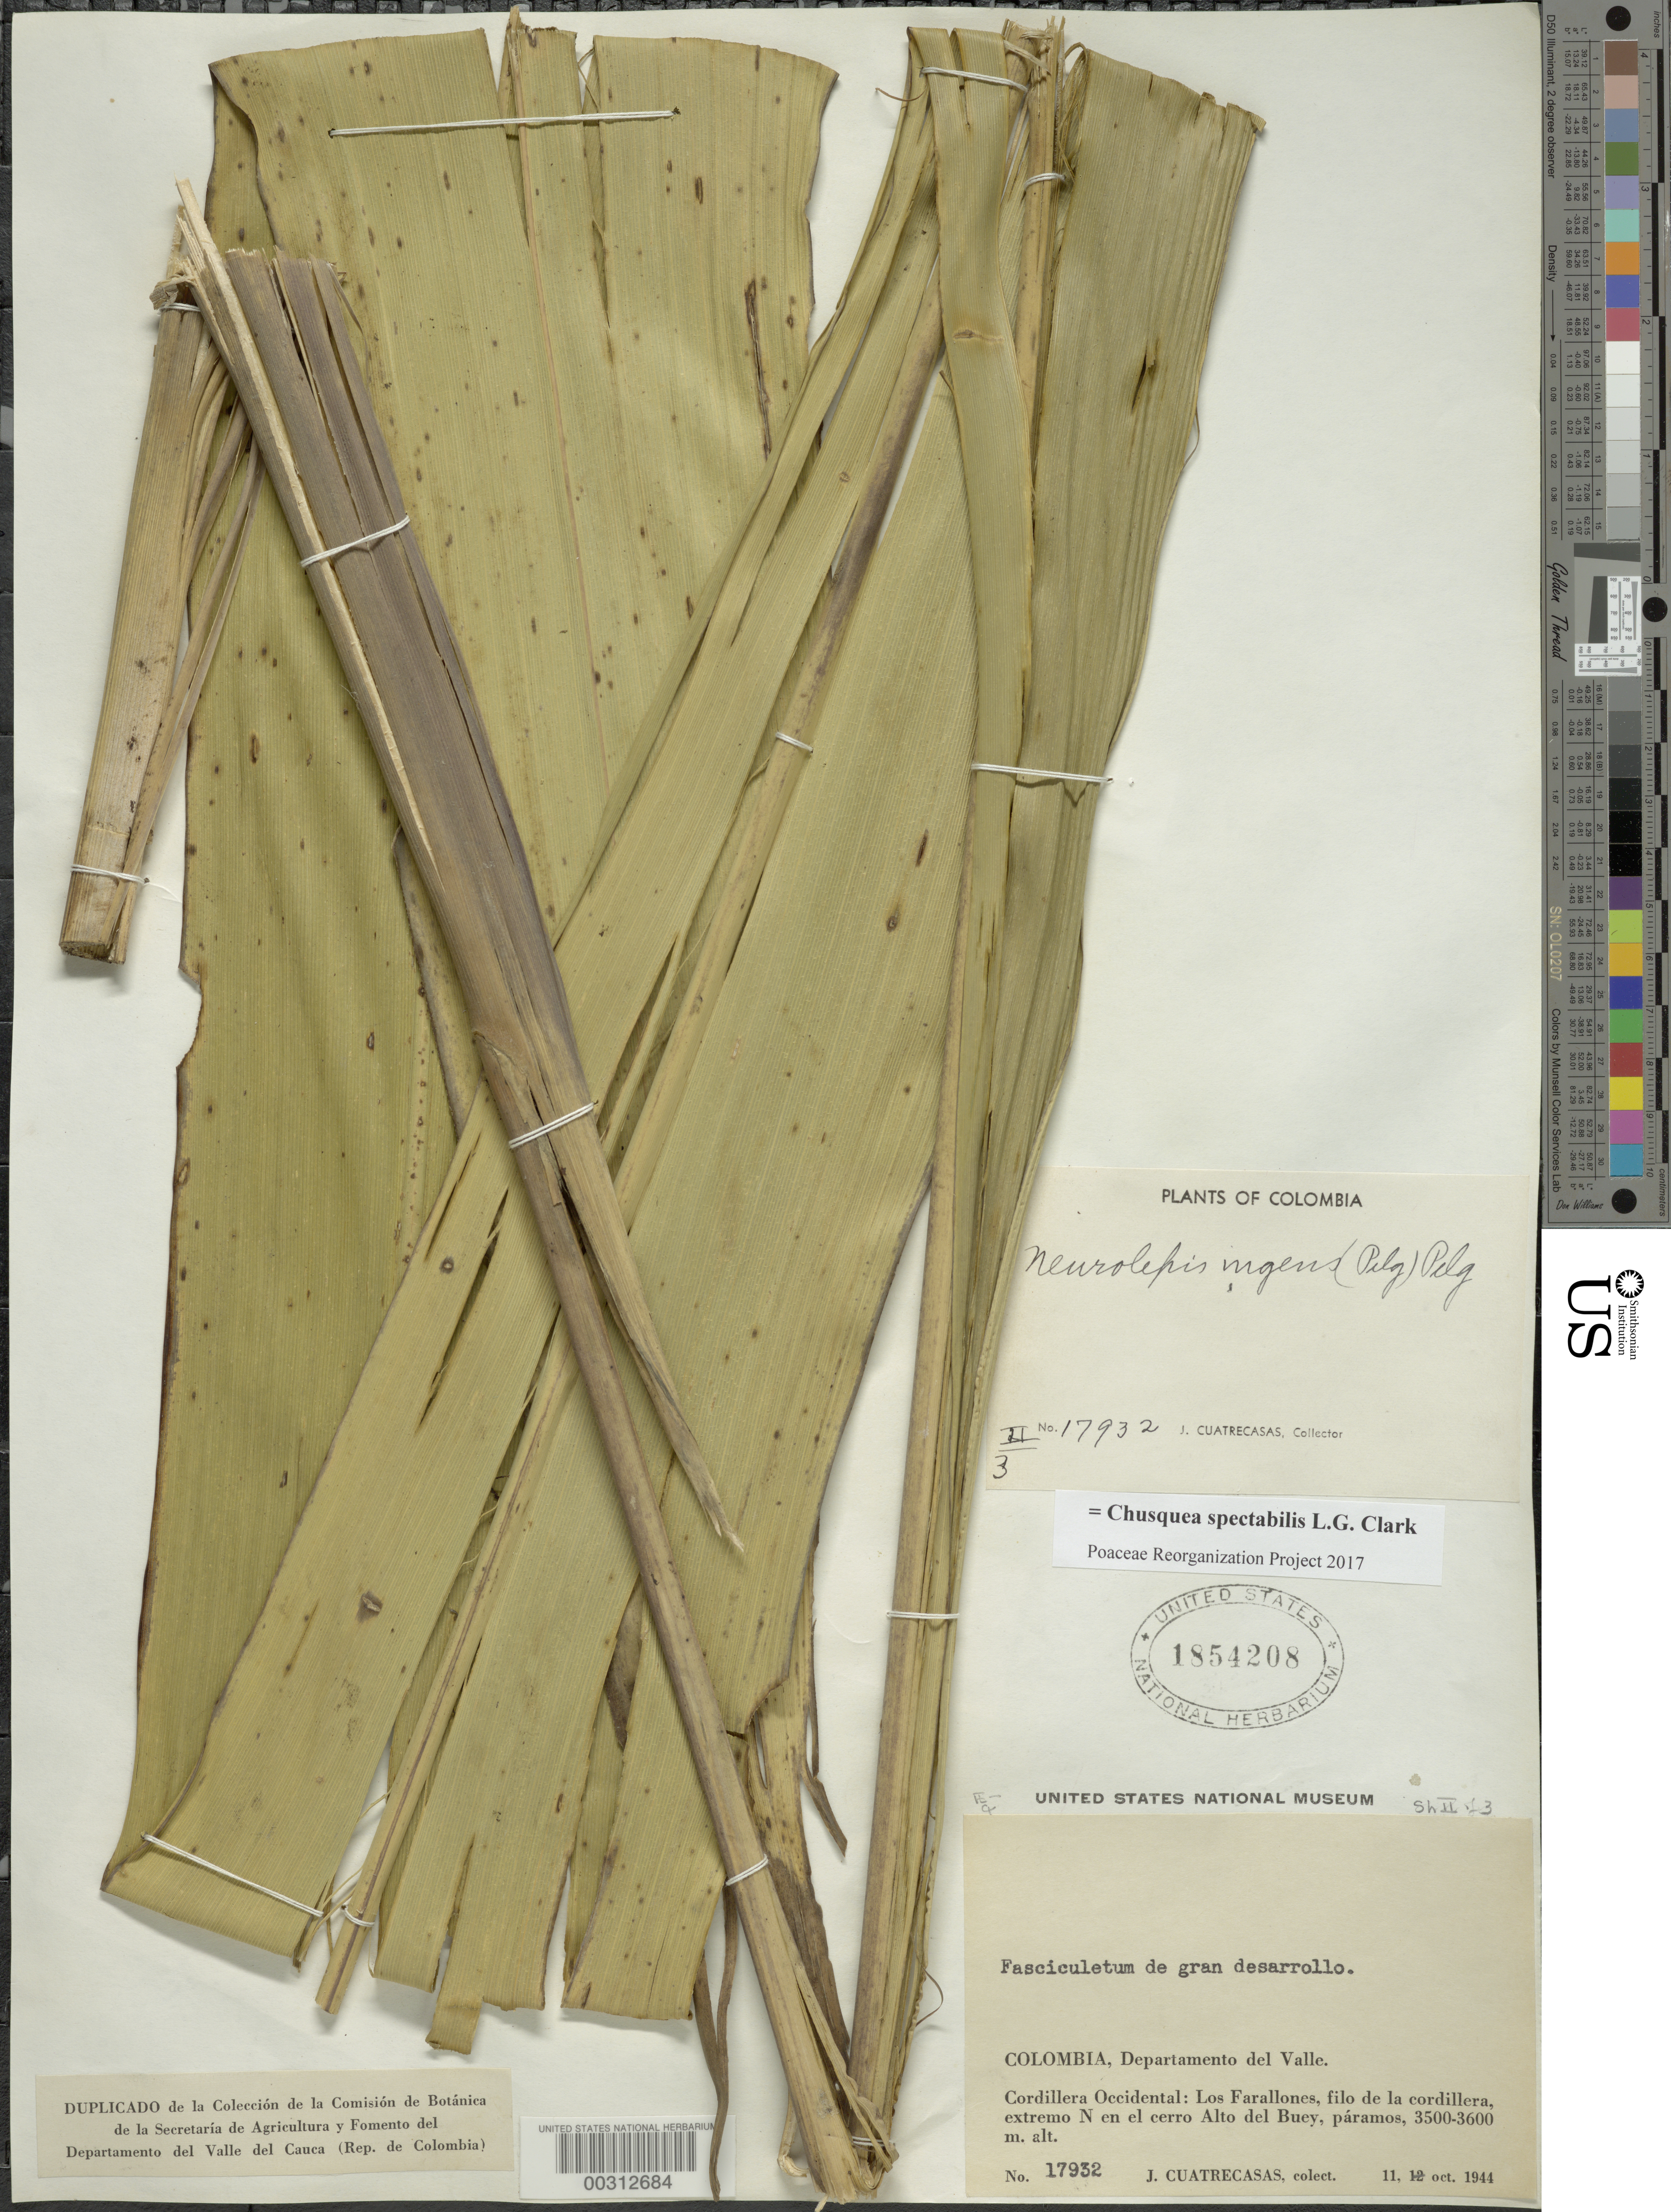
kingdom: Plantae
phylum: Tracheophyta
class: Liliopsida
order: Poales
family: Poaceae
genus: Chusquea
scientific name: Chusquea spectabilis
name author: L.G. Clark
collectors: J. Cuatrecasas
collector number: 17932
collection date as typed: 11 Oct 1944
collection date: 1944-10-11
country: Colombia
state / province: Cauca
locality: Los Farallones, Alto del Buey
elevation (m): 3500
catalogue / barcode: US 1854208